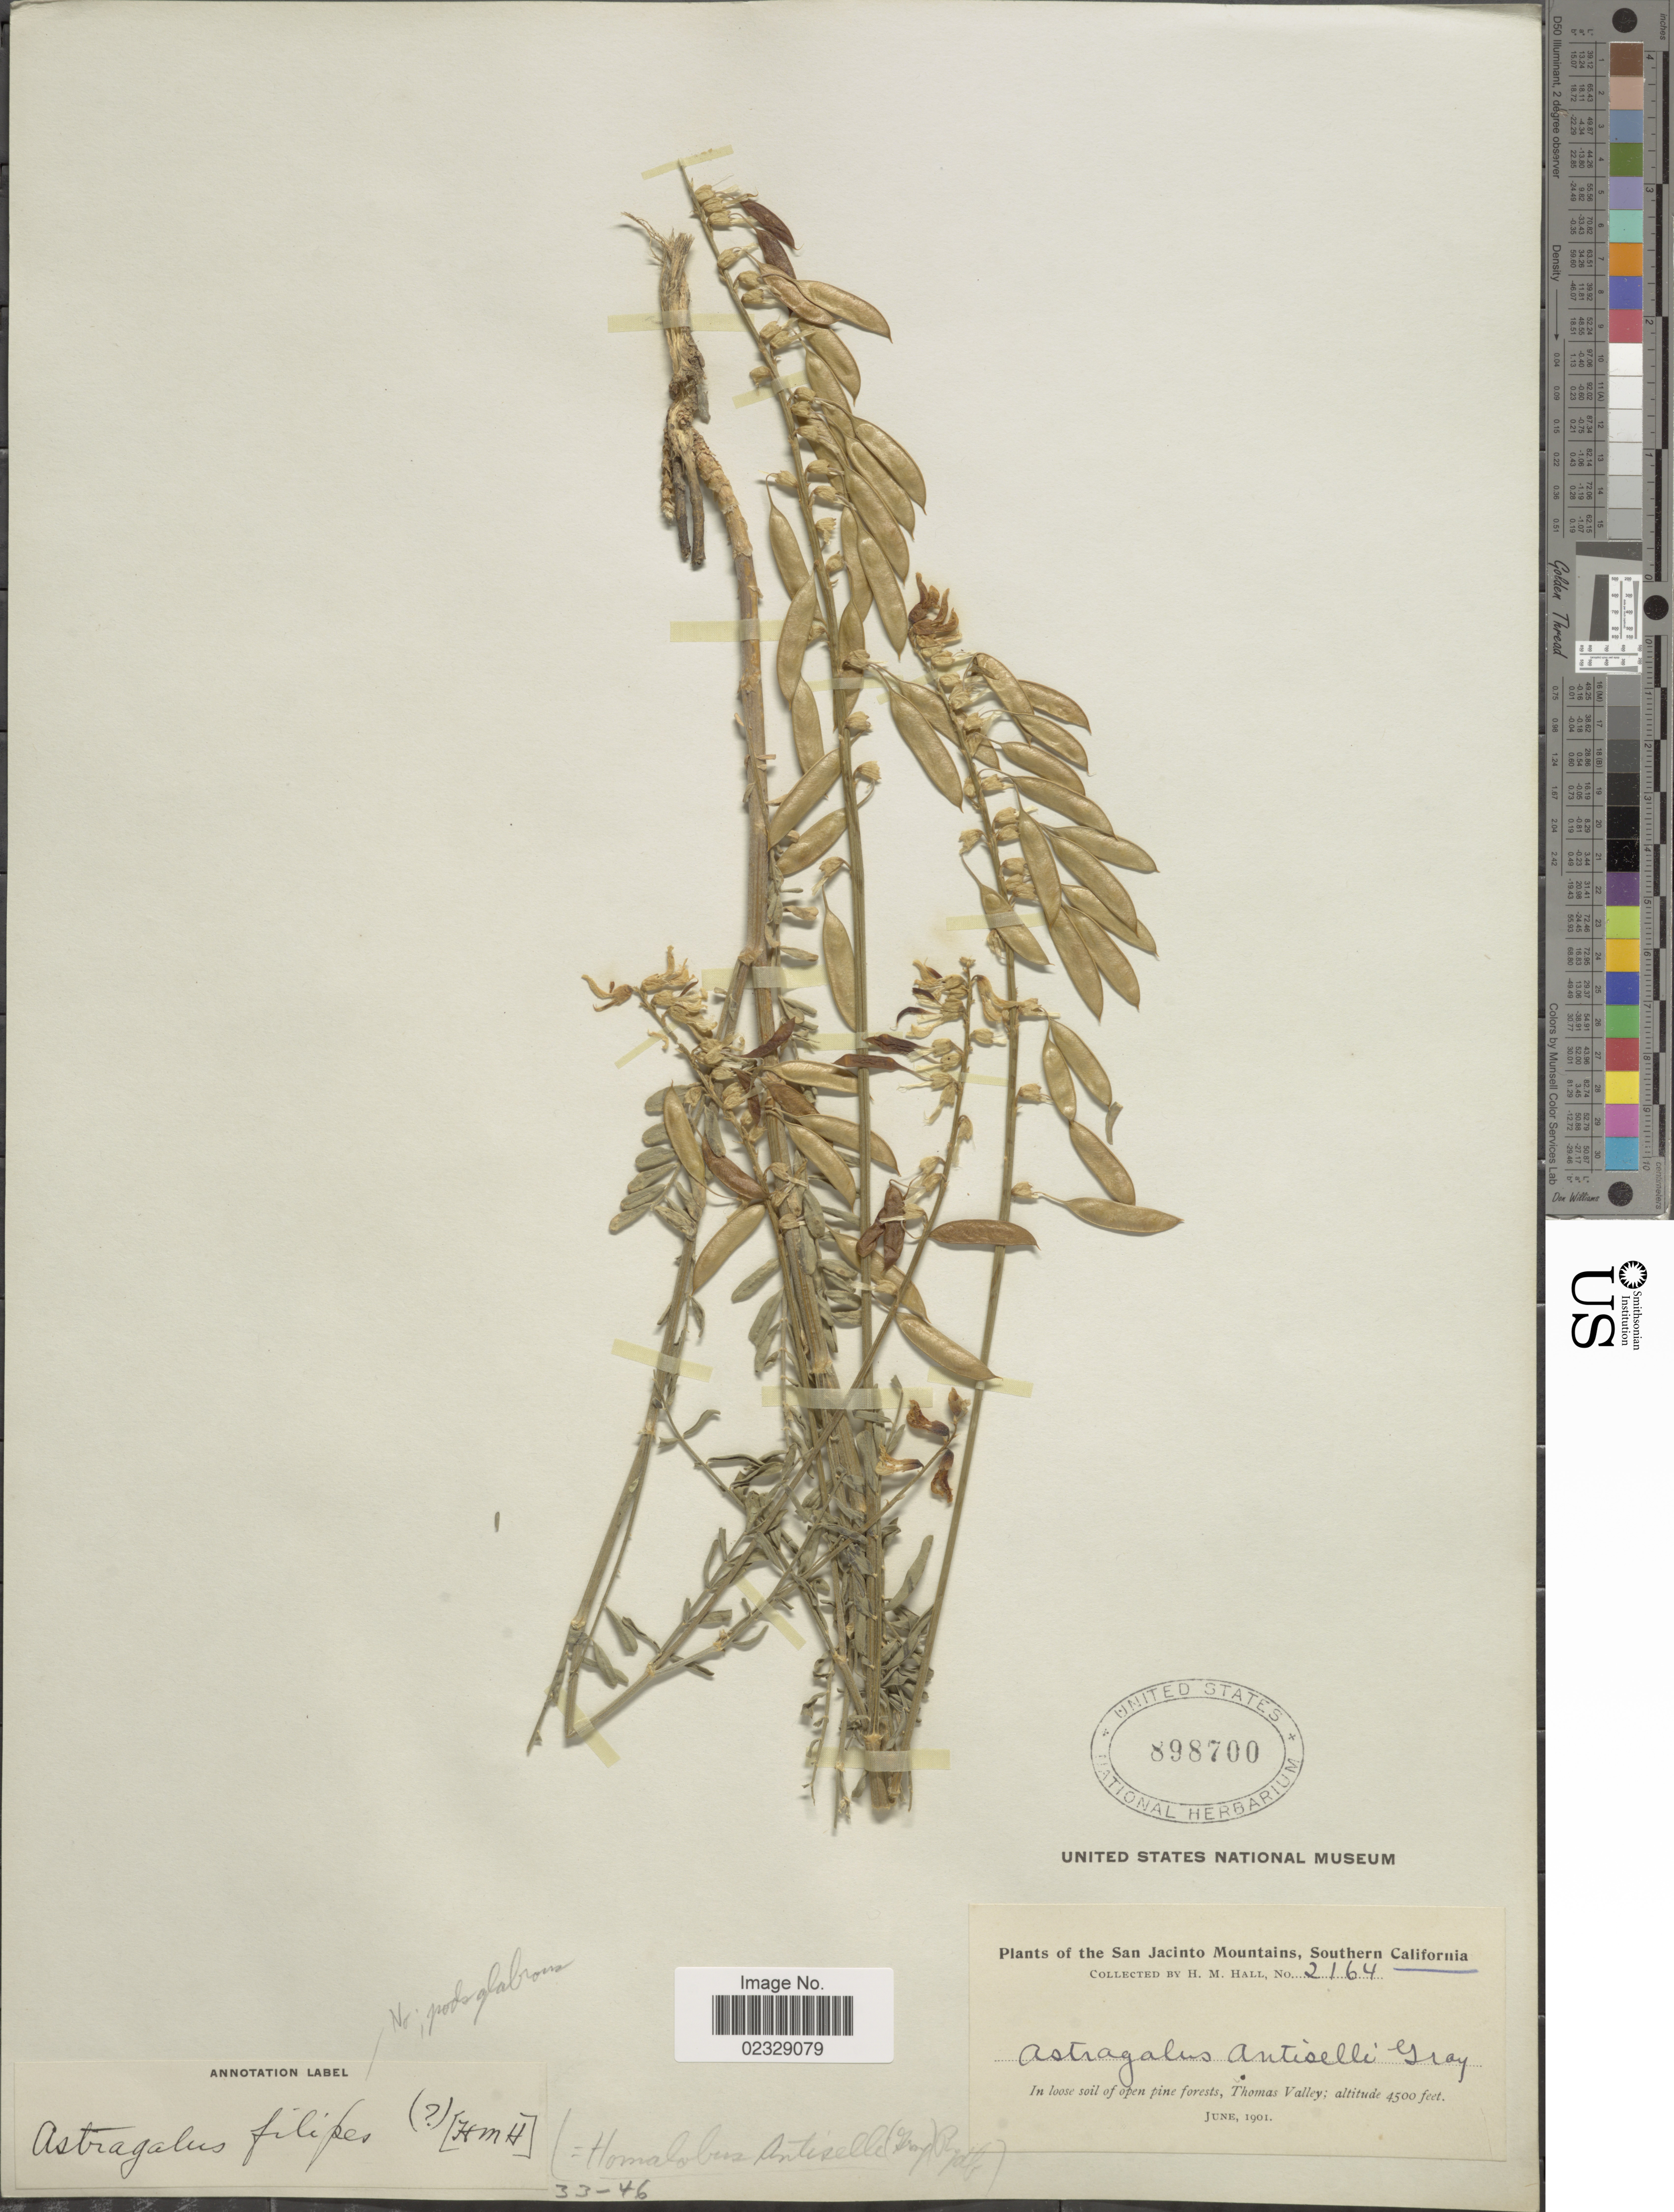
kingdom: Plantae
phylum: Tracheophyta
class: Magnoliopsida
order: Fabales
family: Fabaceae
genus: Astragalus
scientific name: Astragalus antisellii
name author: A. Gray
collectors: H. M. Hall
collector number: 2164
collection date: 1901-06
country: United States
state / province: California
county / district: Riverside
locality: San Jacinto Mountains, Southern California, Thomas Valley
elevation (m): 1372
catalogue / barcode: US 898700